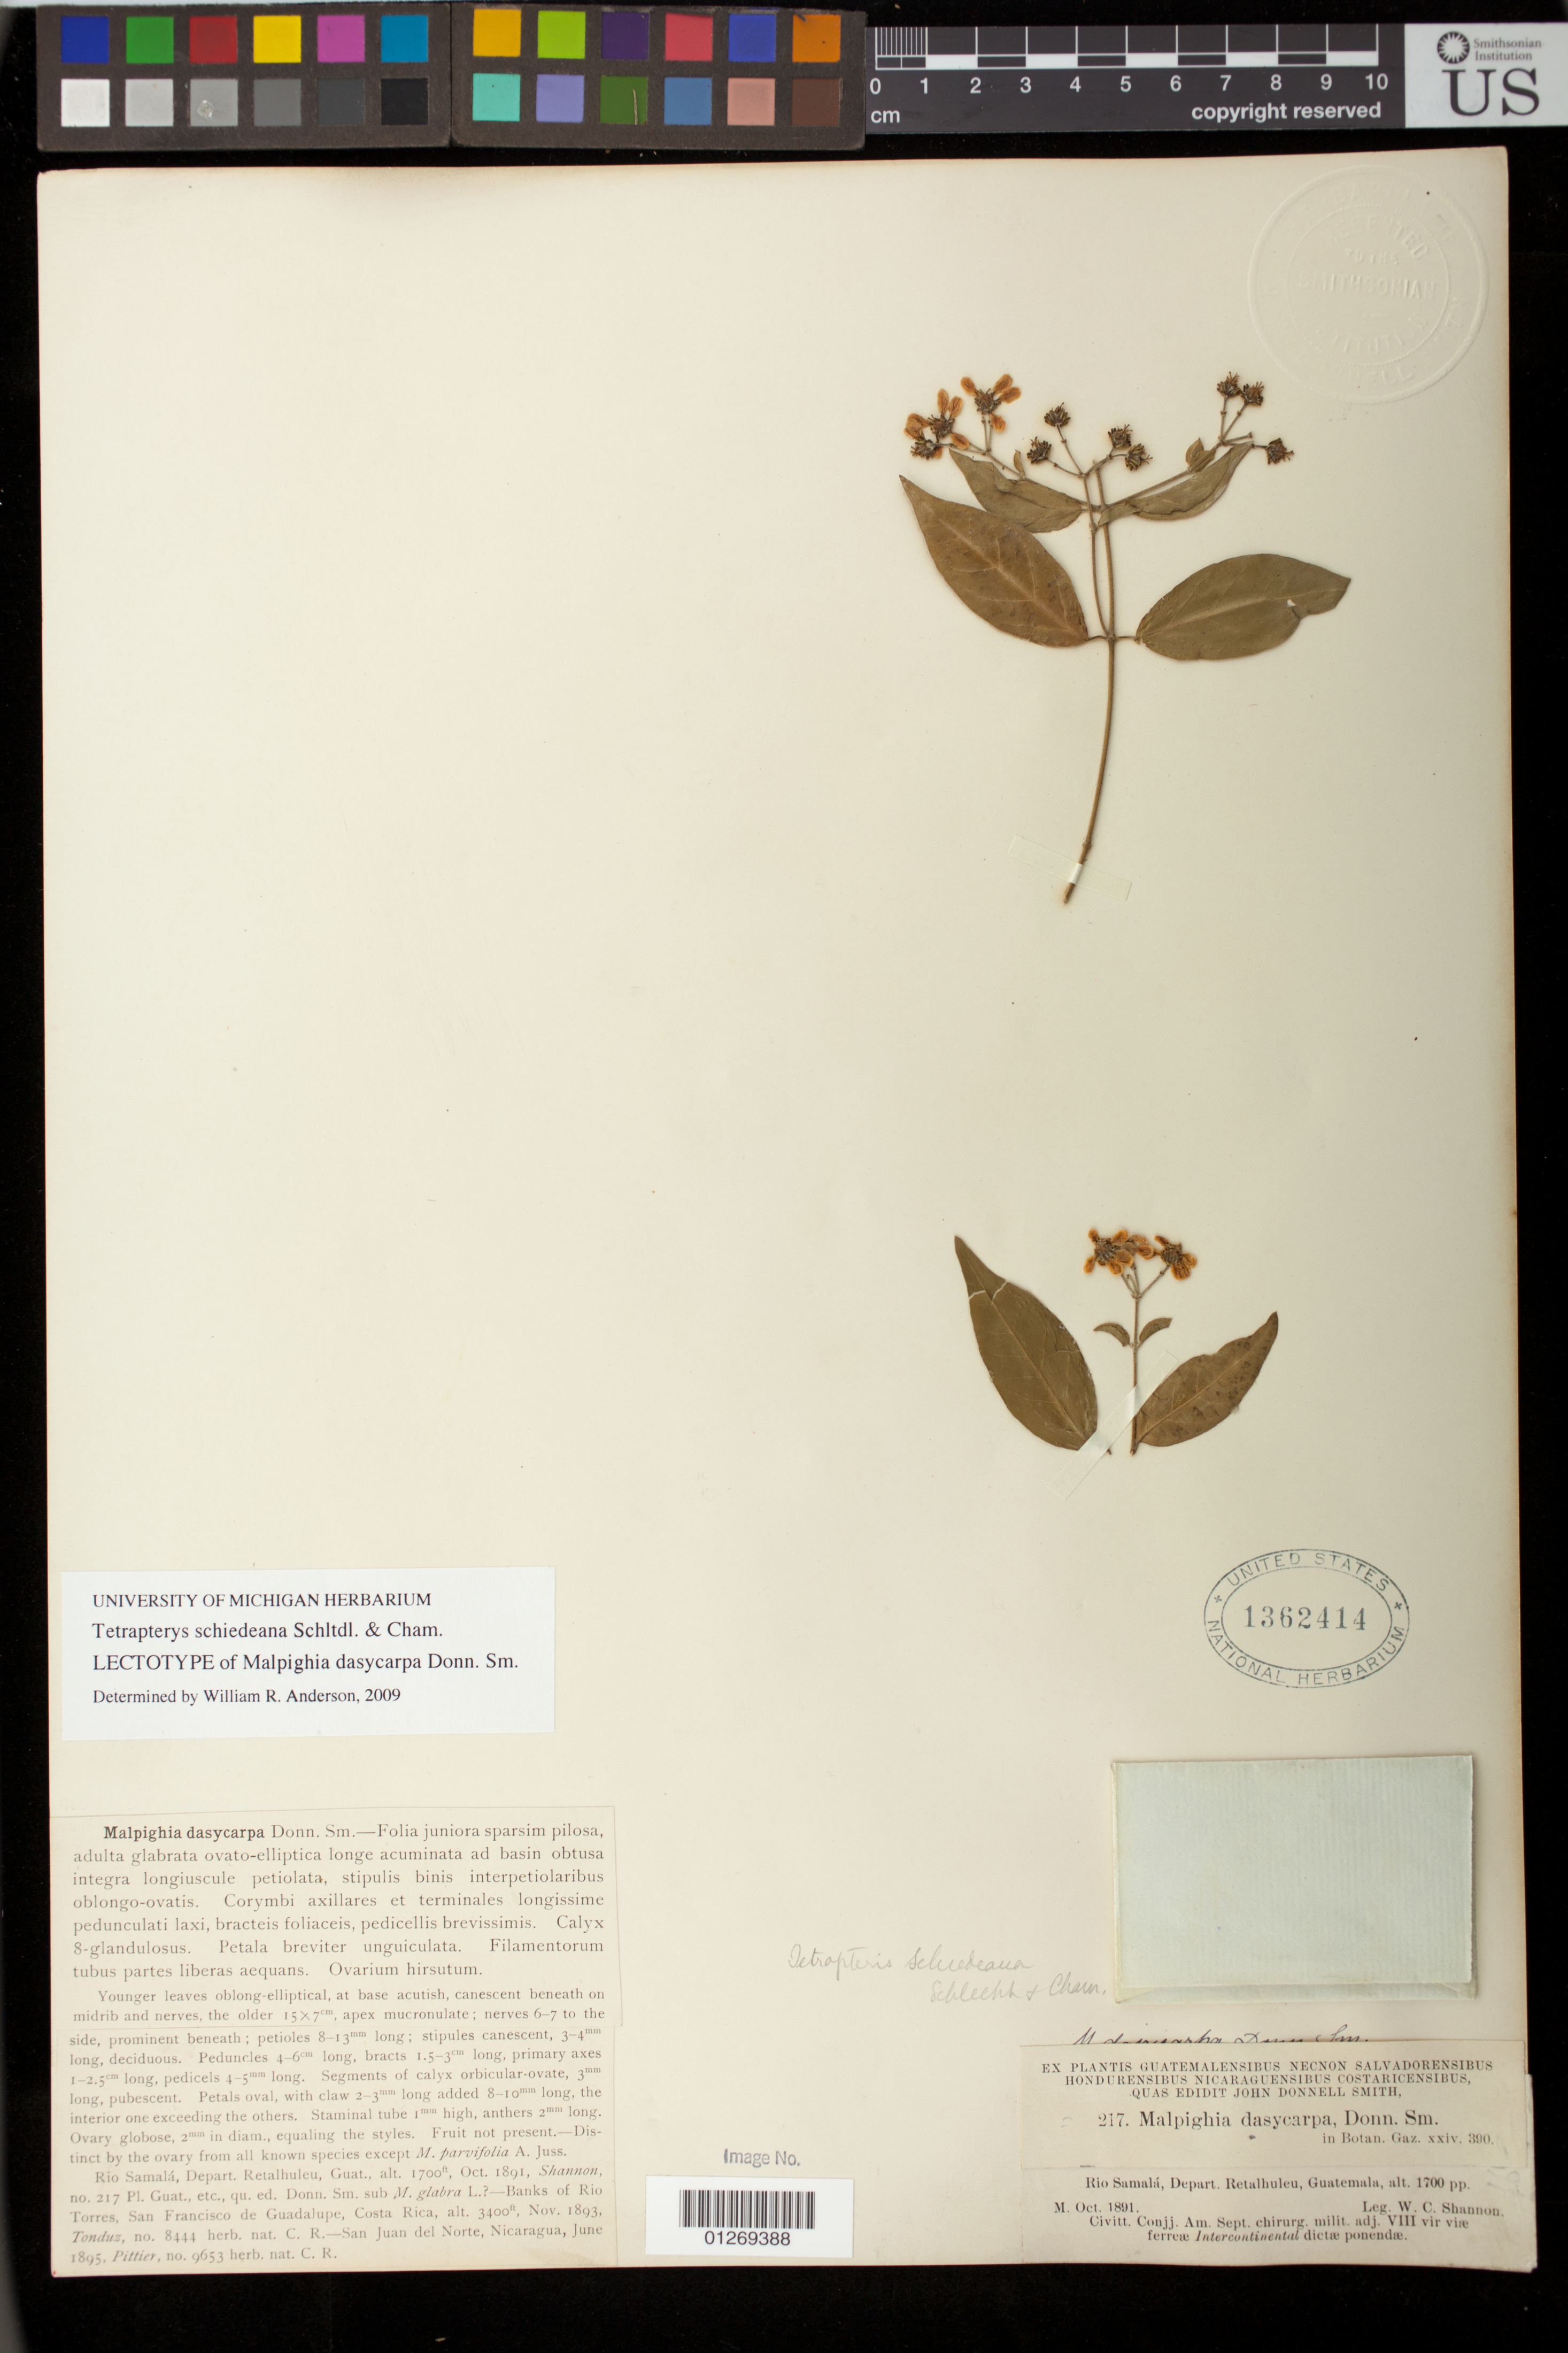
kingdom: Plantae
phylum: Tracheophyta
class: Magnoliopsida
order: Malpighiales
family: Malpighiaceae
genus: Malpighia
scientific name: Malpighia dasycarpa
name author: Donn. Sm.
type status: Lectotype; Syntype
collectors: W. C. Shannon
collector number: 217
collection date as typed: Oct 1891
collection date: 1891-10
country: Guatemala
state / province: Retalhuleu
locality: Rio Samalá, Depart. Retalhuleu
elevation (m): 518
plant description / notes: Specimen ex John Donnell Smith herbarium; Malpighia dasycarpa Donn. Sm. was based on 3 collections (syntypes); one of those syntypes (Pittier 9653) was later cited as the type of Tetrapterys donnell-smithii Small [and is filed separately in the type herbarium under that name]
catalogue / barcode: US 1362414